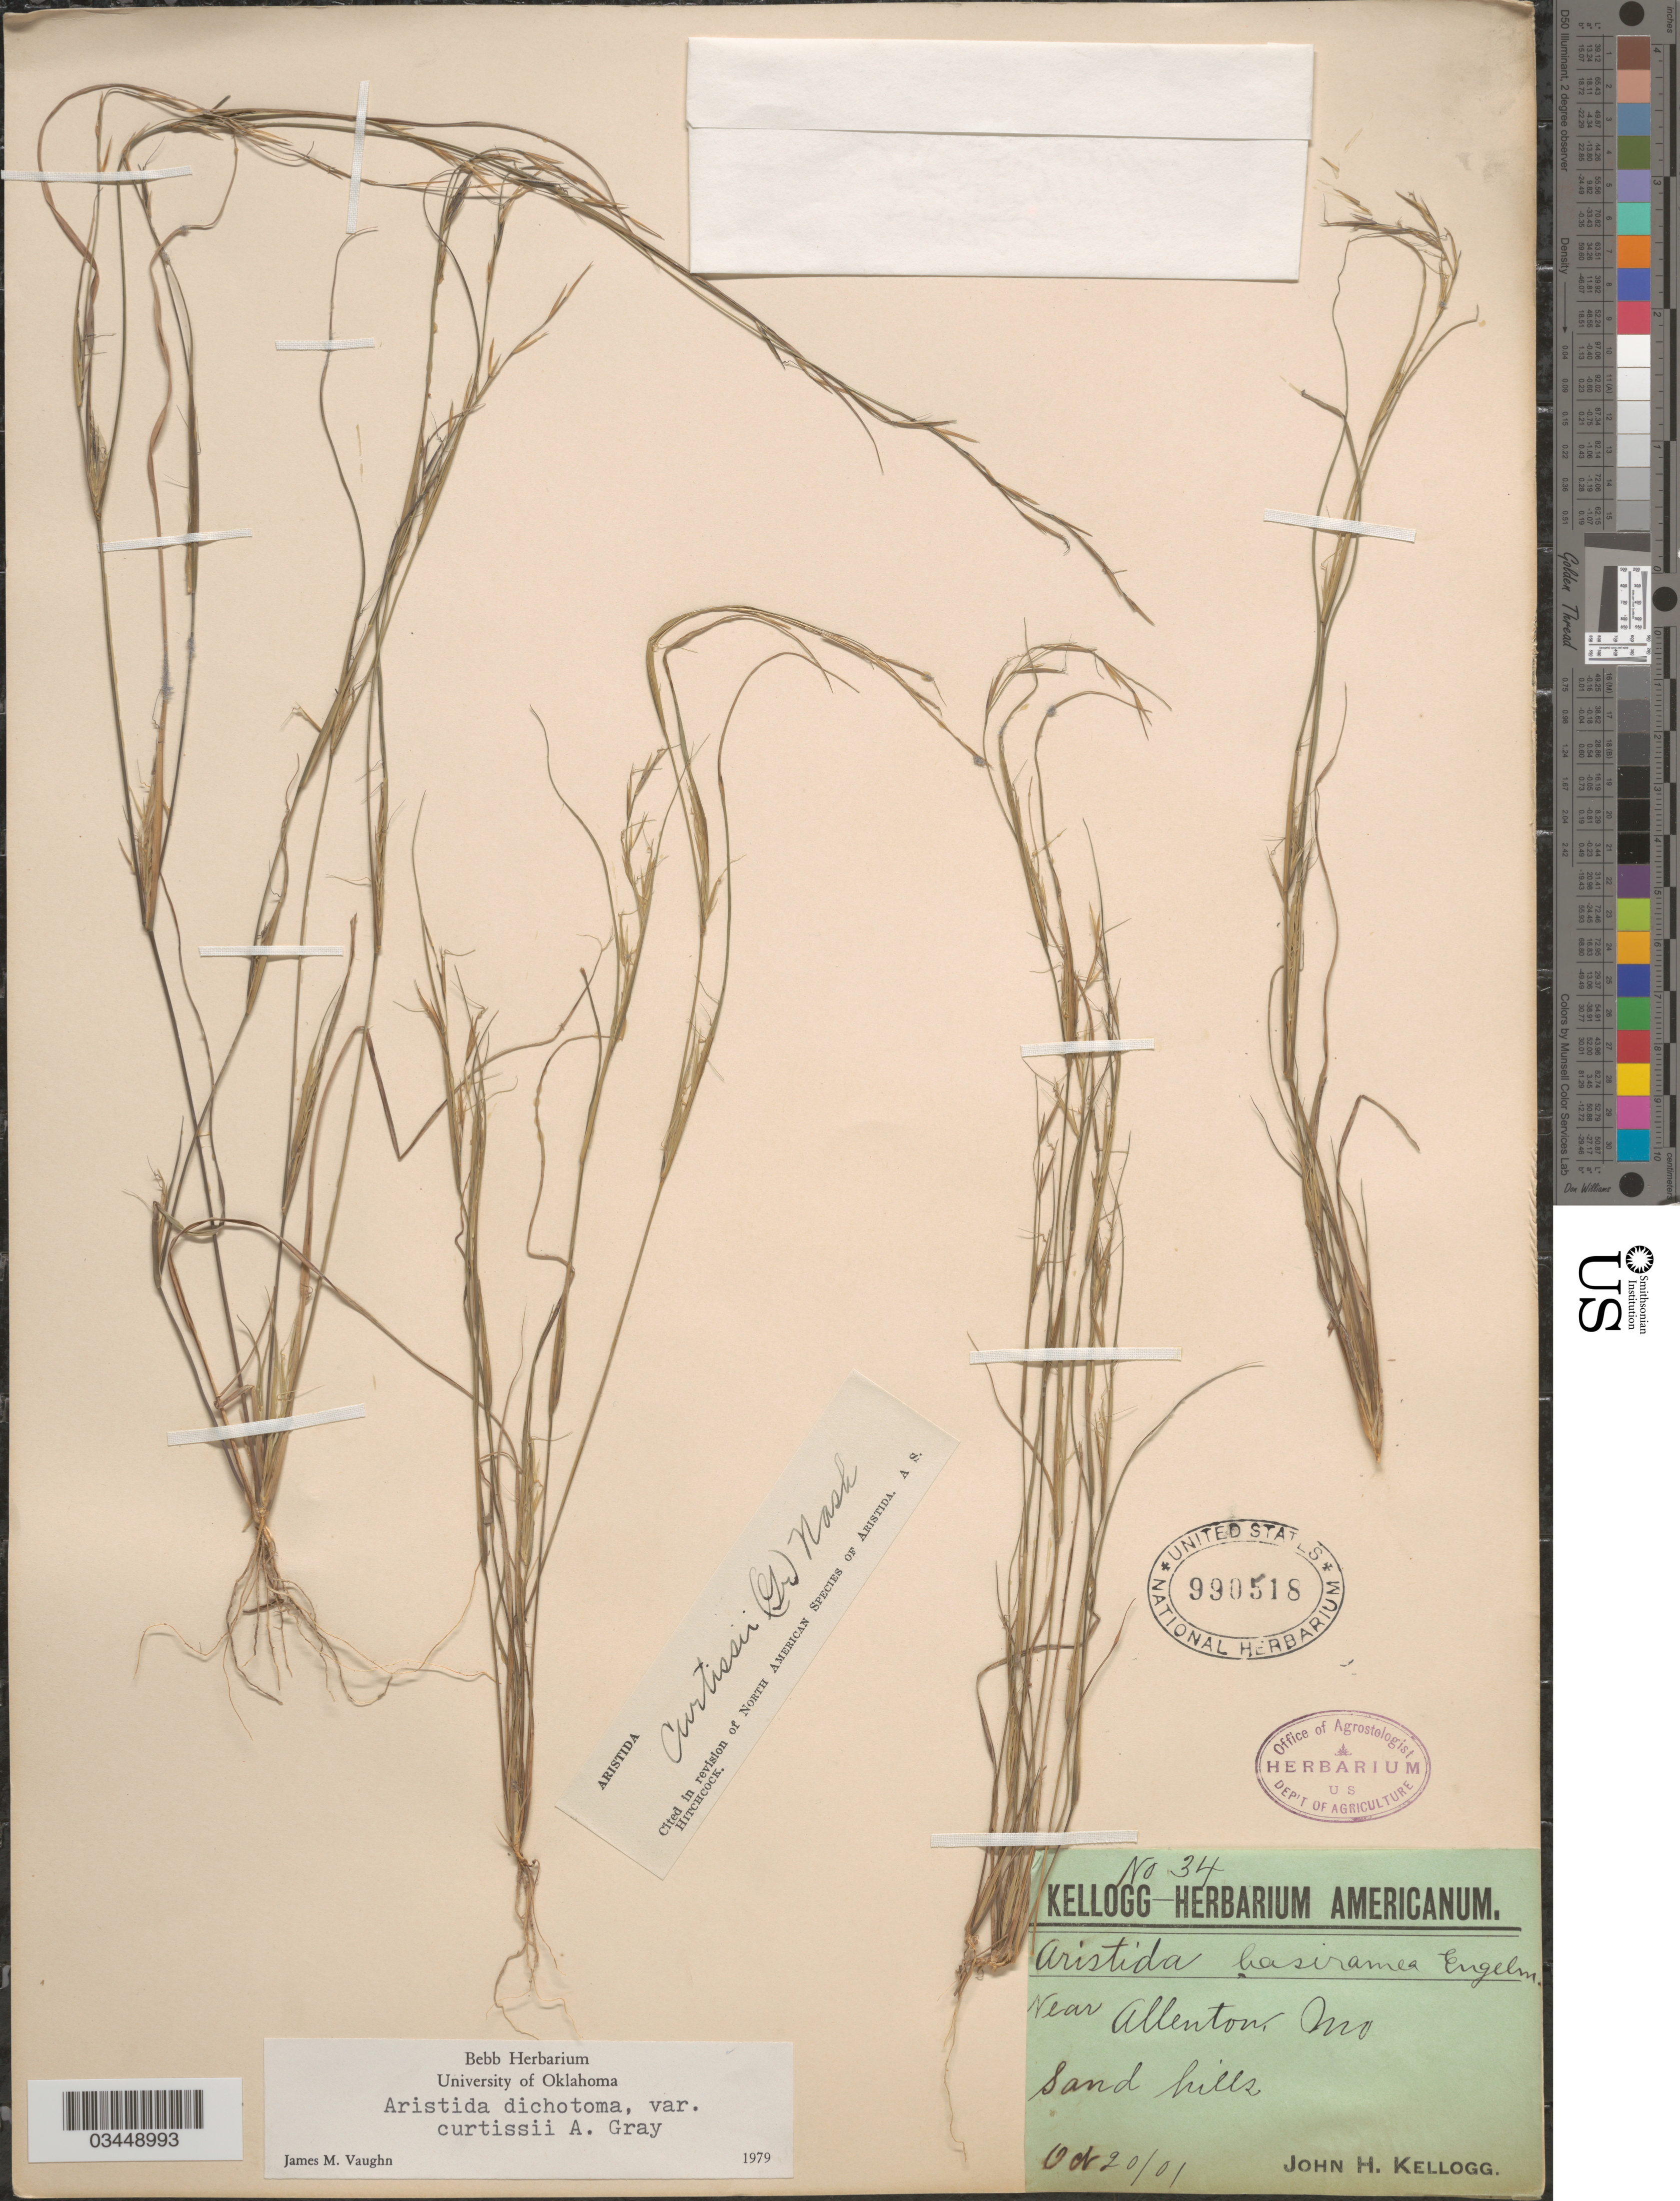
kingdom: Plantae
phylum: Tracheophyta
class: Liliopsida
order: Poales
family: Poaceae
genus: Aristida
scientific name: Aristida dichotoma var. curtisii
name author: A. Gray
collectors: J. H. Kellogg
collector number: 34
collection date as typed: Transcribed d/m/y: 20/10/1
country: United States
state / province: Missouri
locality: Near Allenton.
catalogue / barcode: US 990518